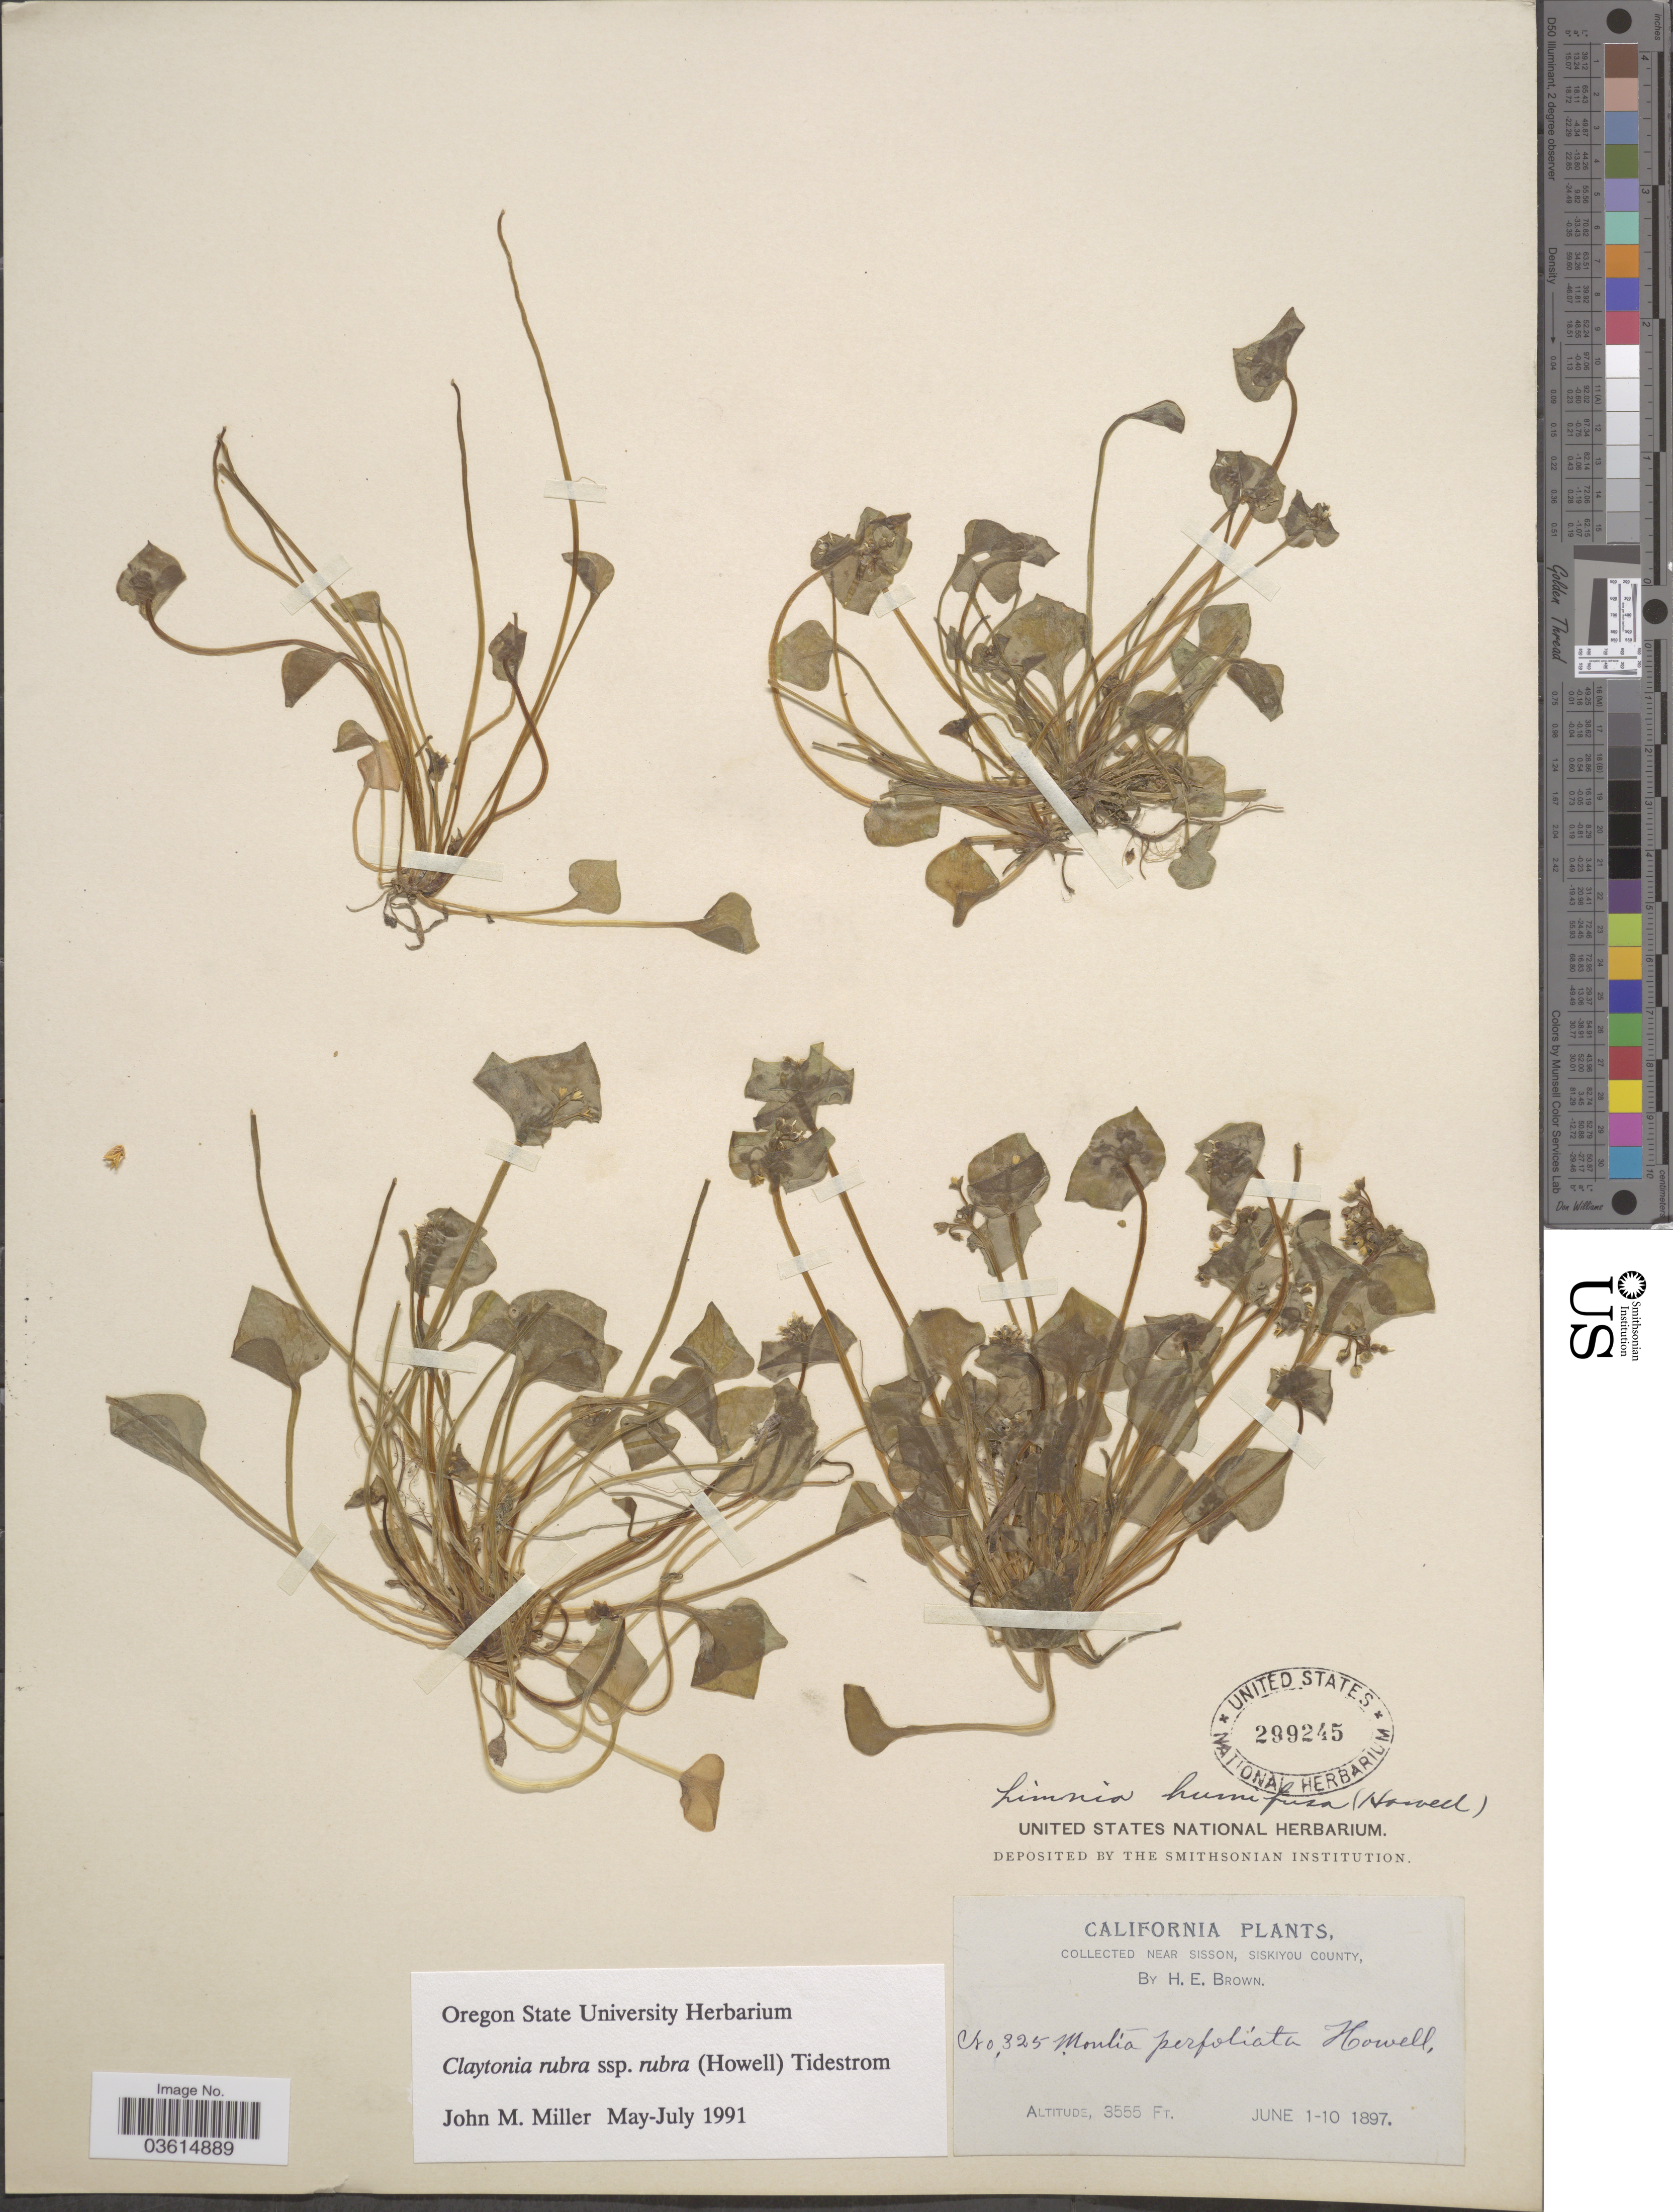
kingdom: Plantae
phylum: Tracheophyta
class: Magnoliopsida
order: Caryophyllales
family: Montiaceae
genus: Claytonia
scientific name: Claytonia rubra subsp. rubra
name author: (Howell) Tidestr.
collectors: H. E. Brown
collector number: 325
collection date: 1897-06-01/1897-06-10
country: United States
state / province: California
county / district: Siskiyou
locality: Near Sisson, Siskiyou County.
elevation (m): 1084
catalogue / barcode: US 299245